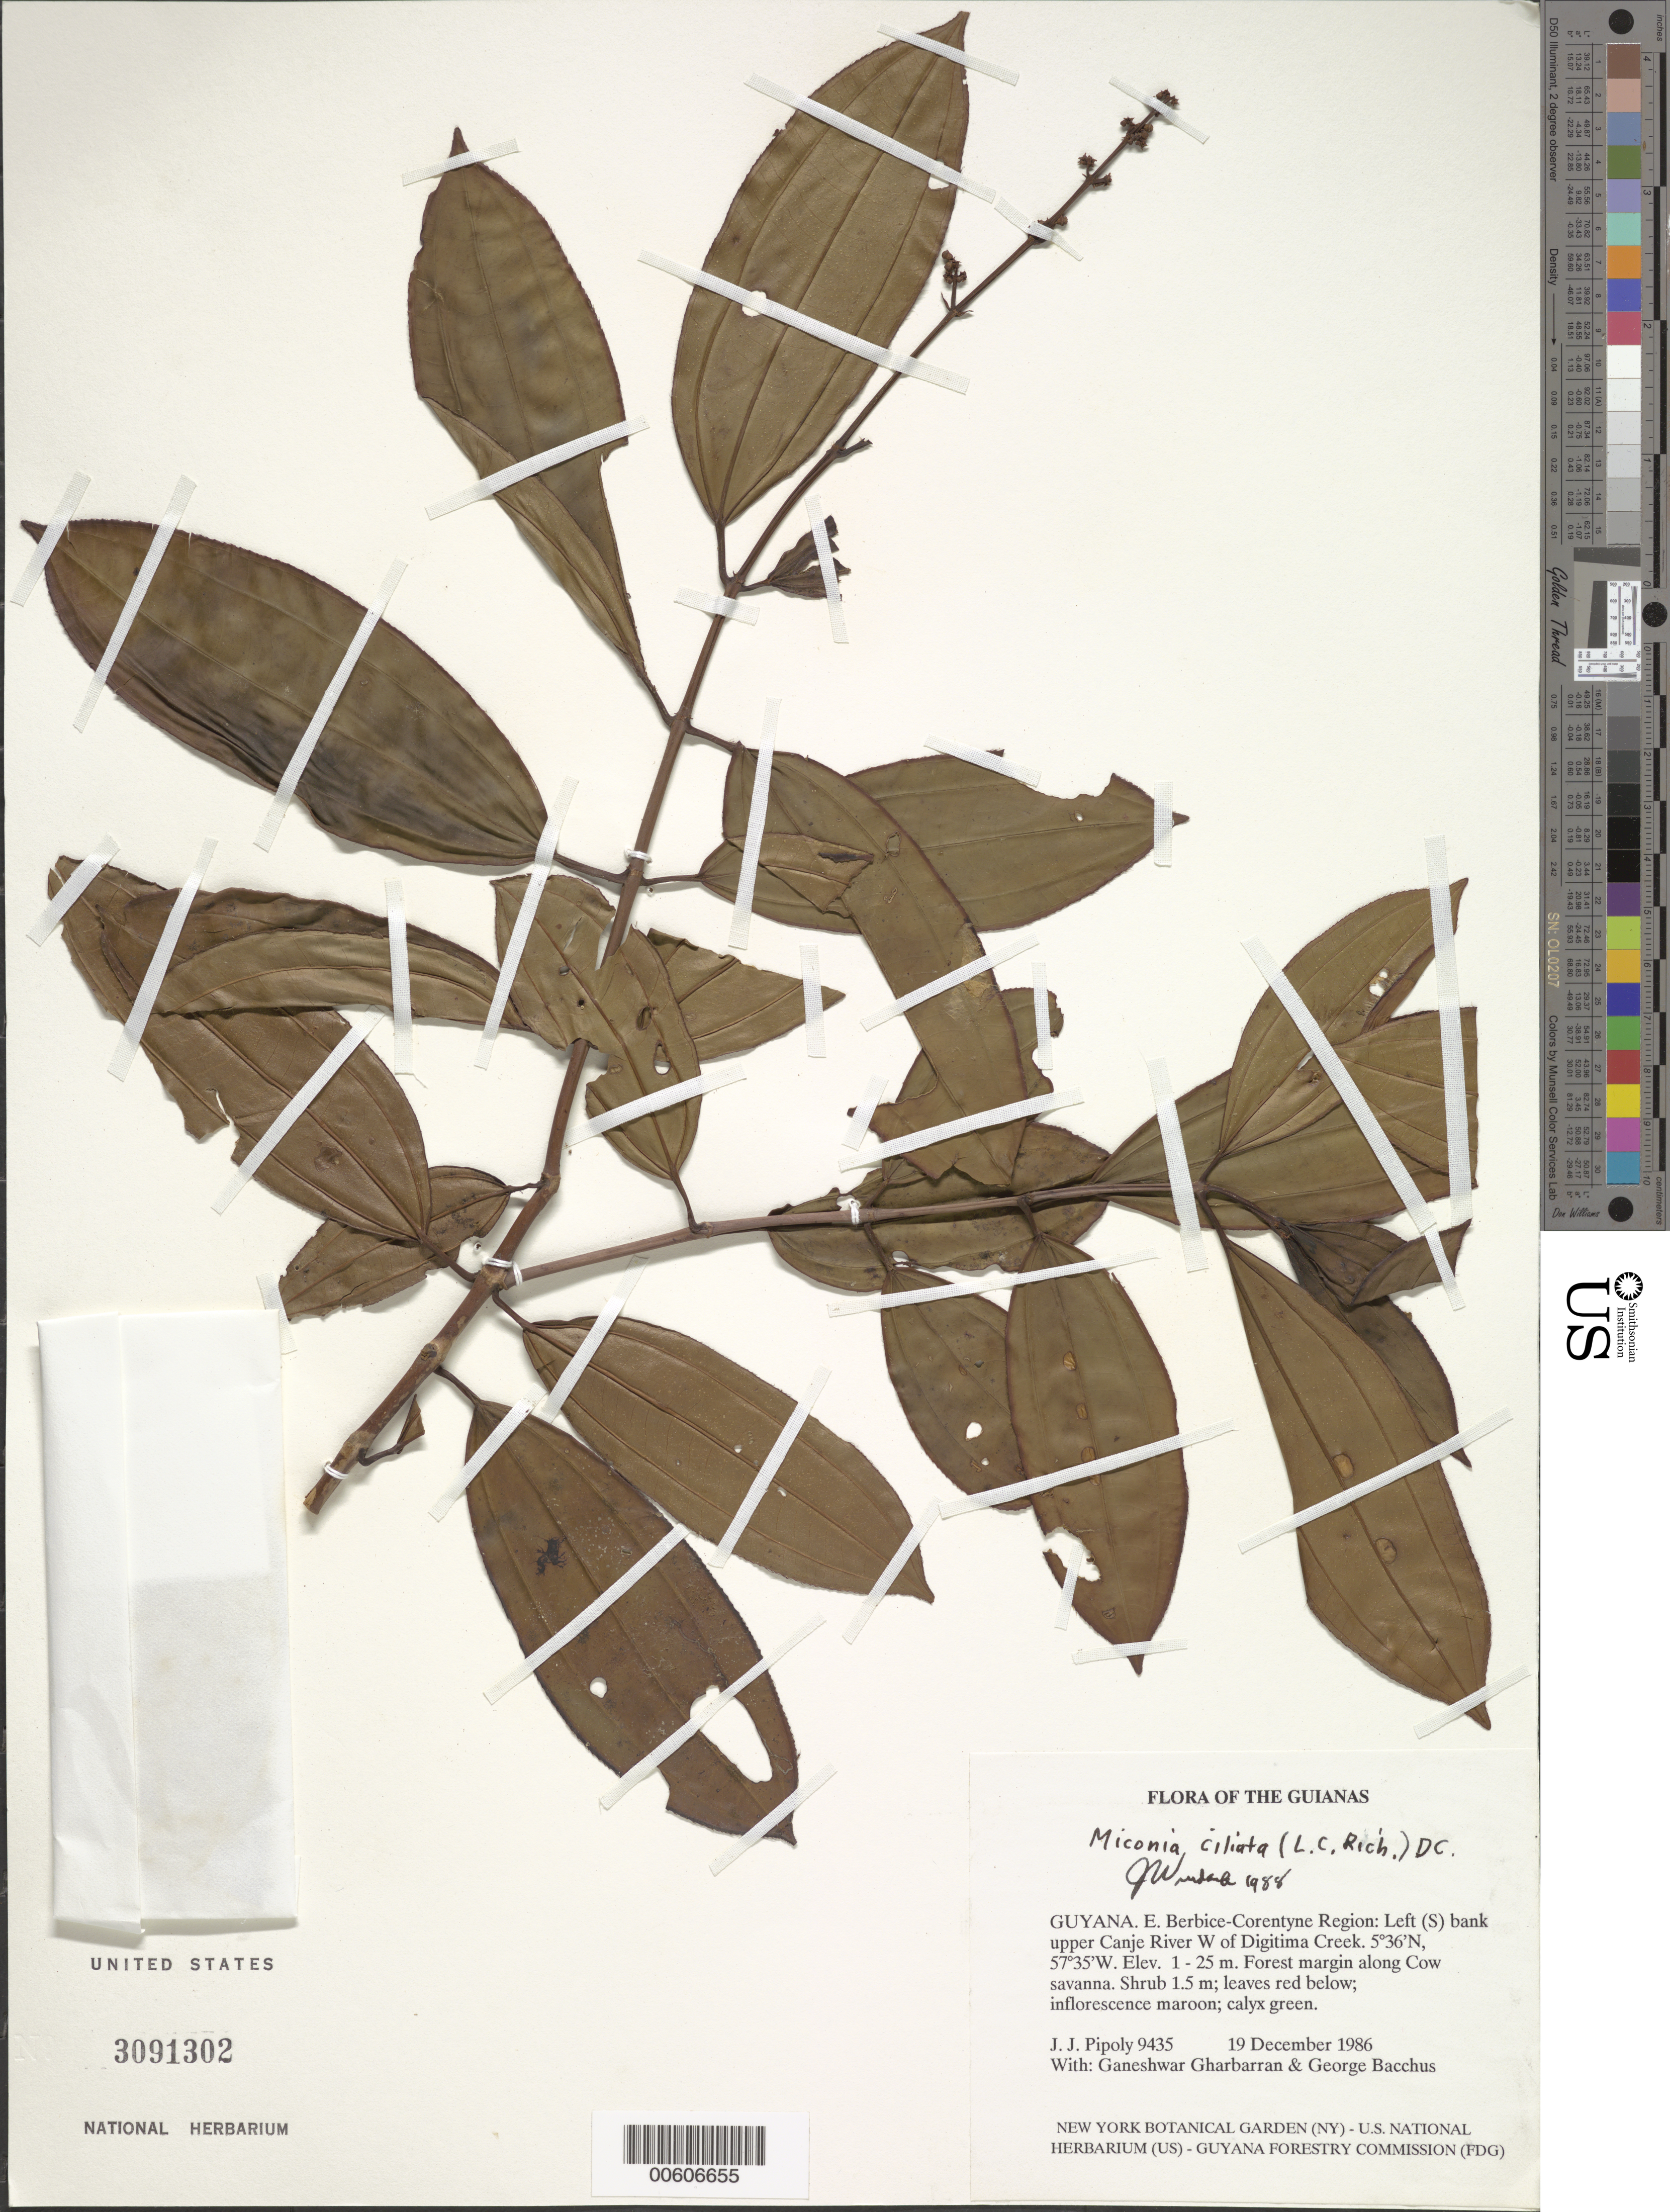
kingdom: Plantae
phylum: Tracheophyta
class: Magnoliopsida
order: Myrtales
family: Melastomataceae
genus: Miconia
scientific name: Miconia dodecandra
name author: Cogn.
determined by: Wurdack, John J., (US), US (UNITED STATES)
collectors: J. J. Pipoly & K. Alfred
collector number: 7934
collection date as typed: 21 June 1986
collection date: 1986-06-21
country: Guyana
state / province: Cuyuni-Mazaruni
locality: Pakaraima Mts. Headwaters of Mazaruni River, banks of Mazaruni W of Imbaimadai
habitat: Savanna edge on steep slopes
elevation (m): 488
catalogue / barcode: US 3132227